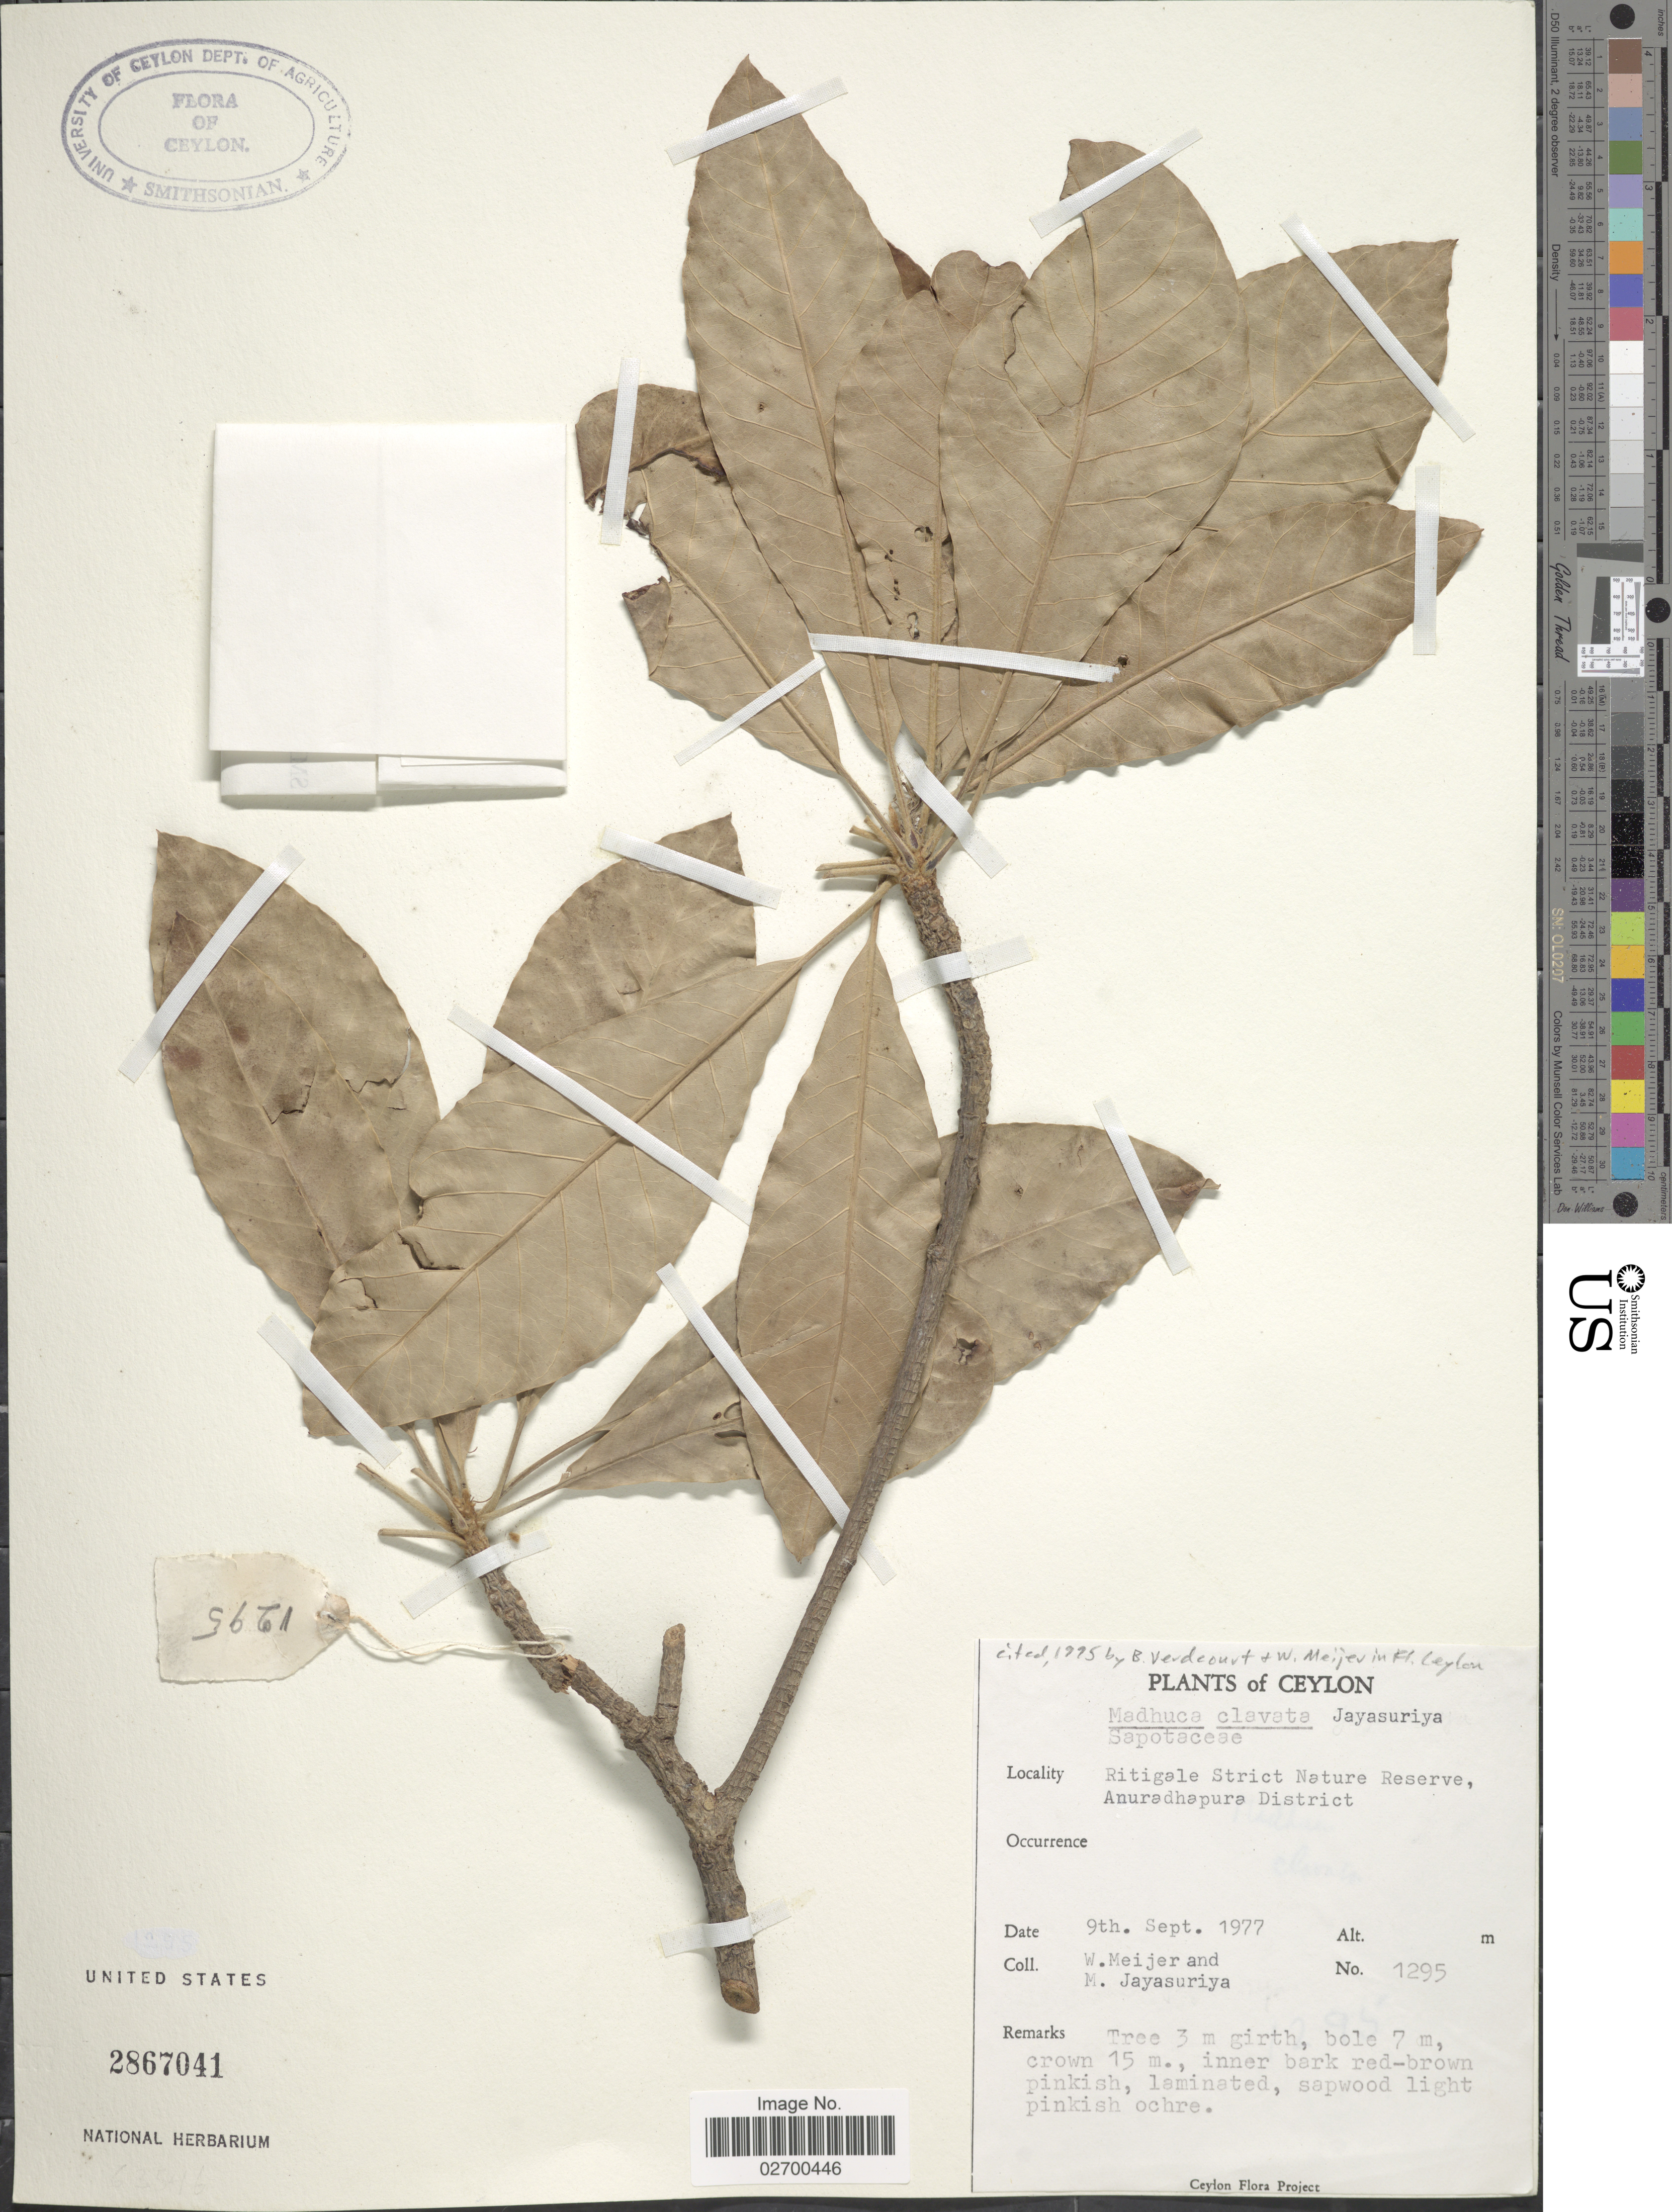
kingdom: Plantae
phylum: Tracheophyta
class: Magnoliopsida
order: Ericales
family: Sapotaceae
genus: Madhuca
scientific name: Madhuca clavata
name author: Jayas.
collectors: W. Meijer & M. Jayasuriya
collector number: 1295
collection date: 1977-09-09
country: Sri Lanka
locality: Ceylon. Ritigale Strict Nature Reserve, Anuradhapura District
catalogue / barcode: US 2867041